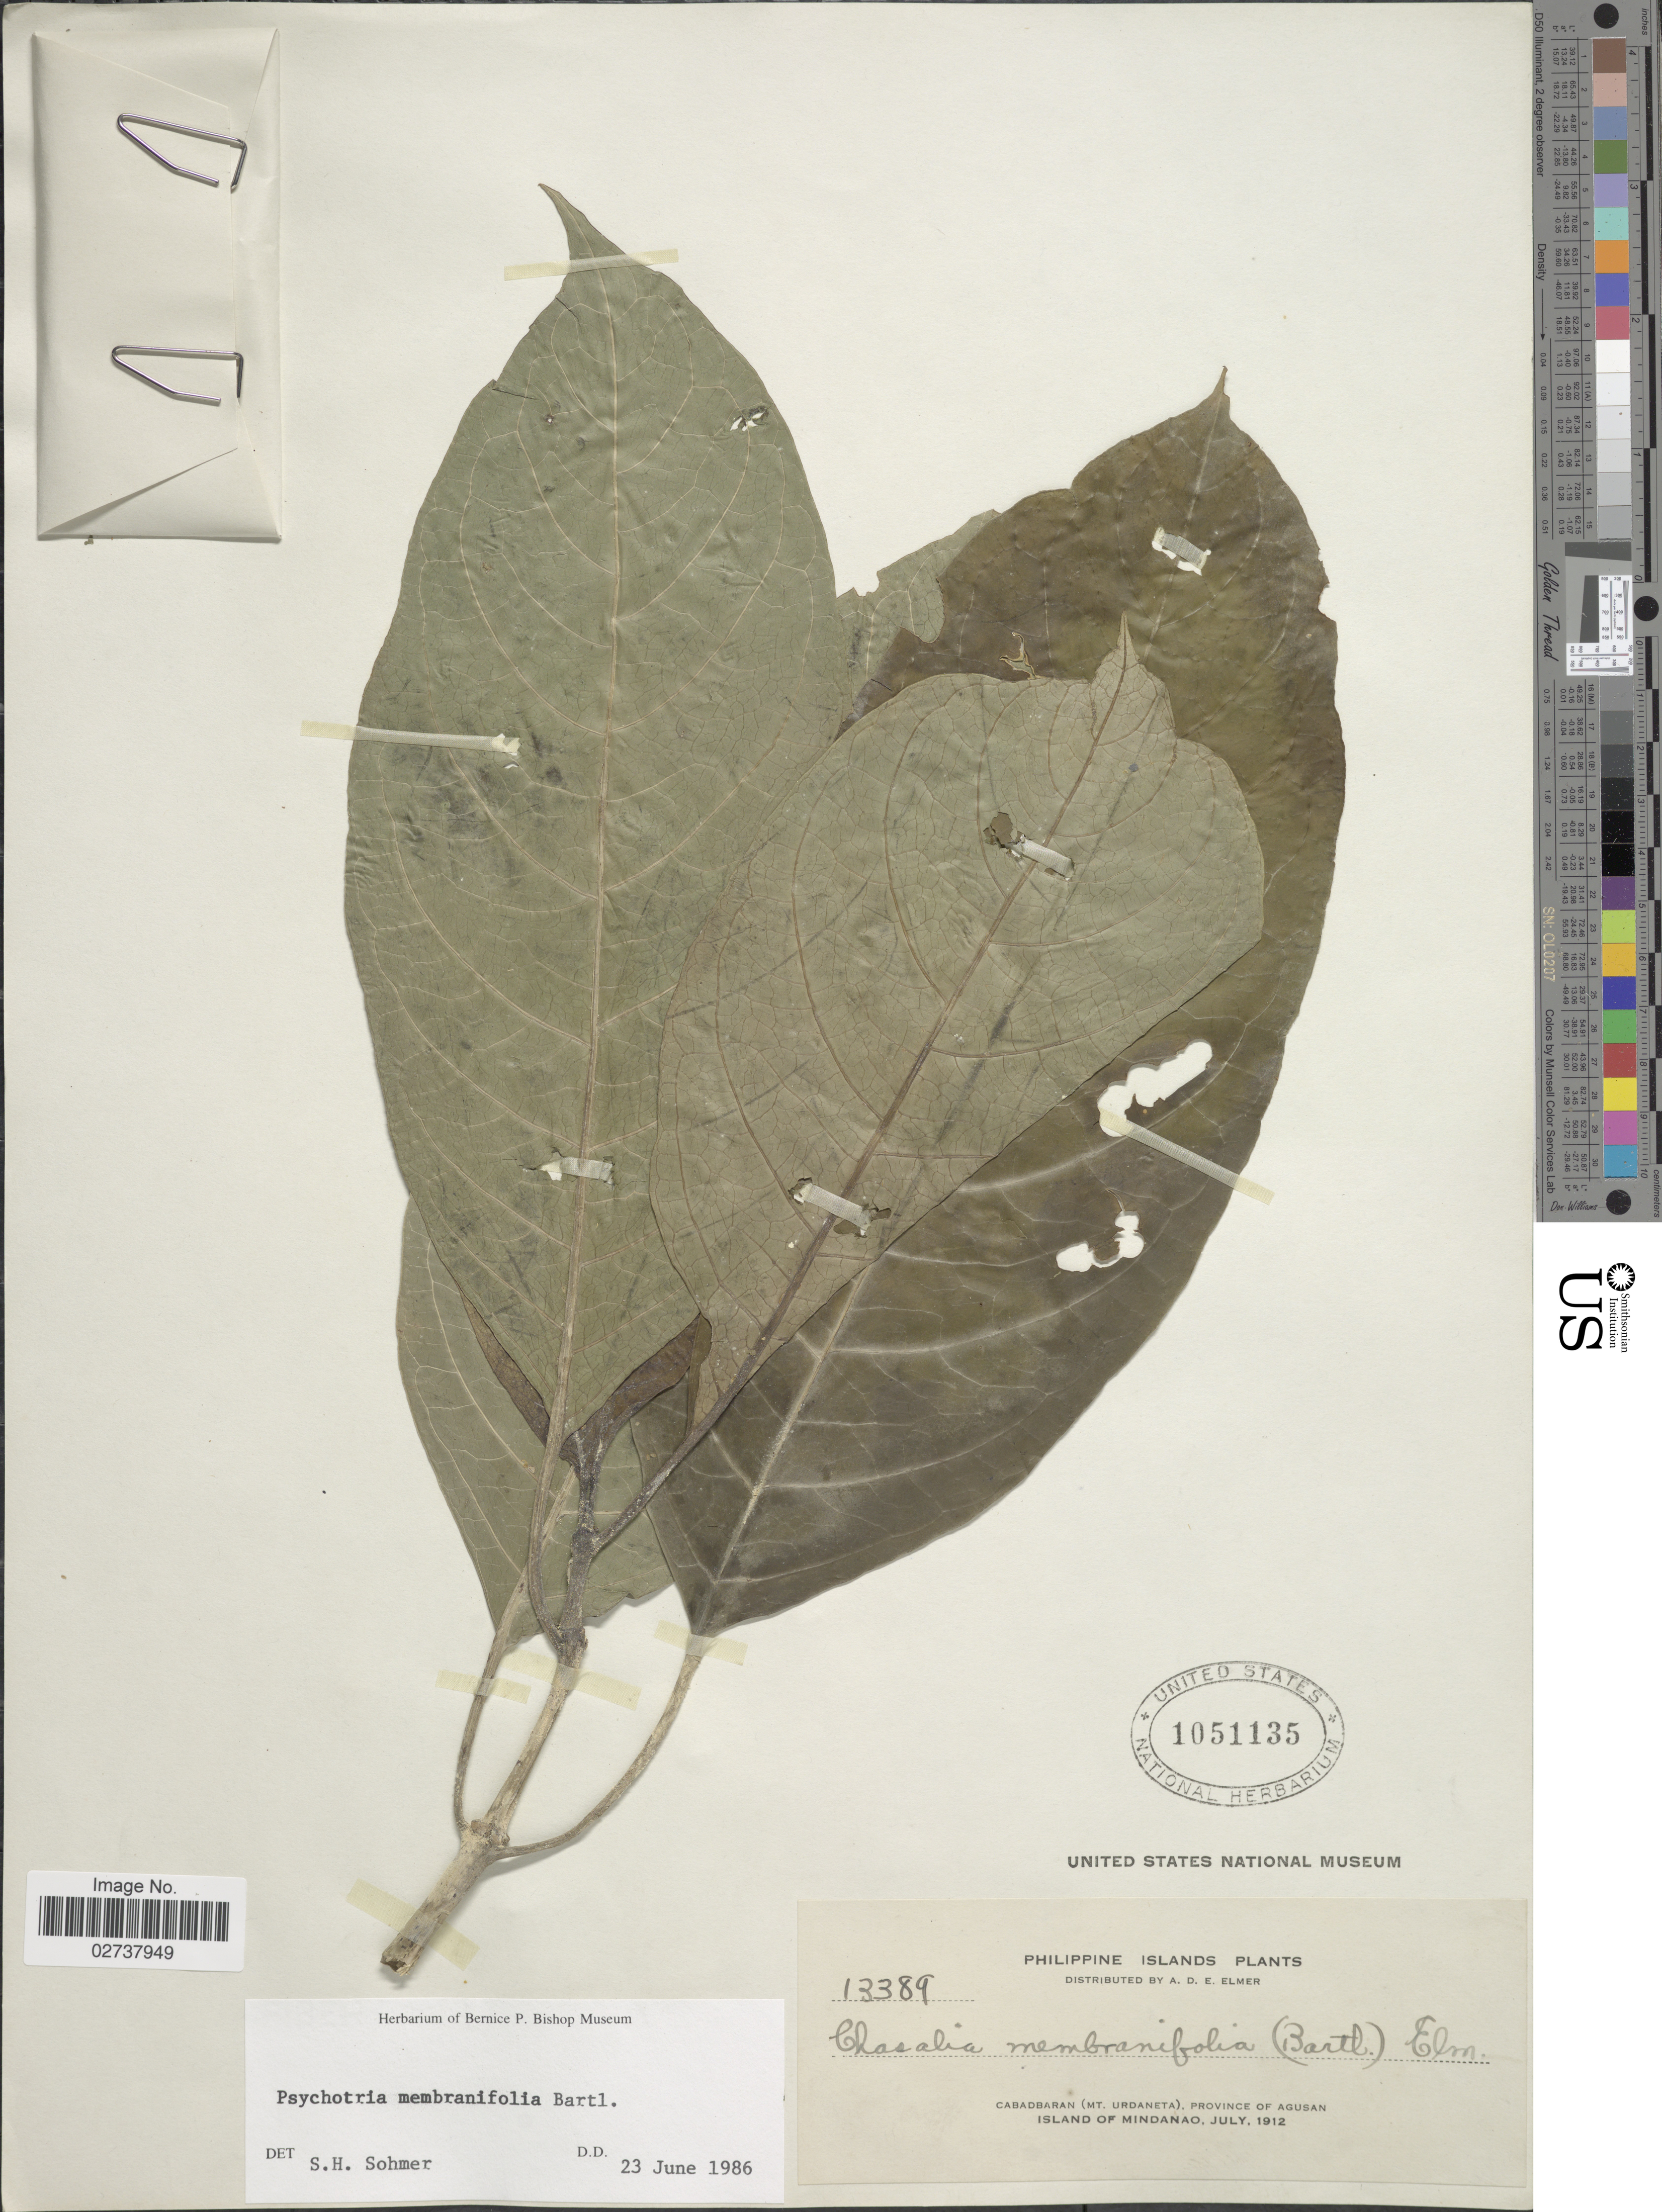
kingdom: Plantae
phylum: Tracheophyta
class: Magnoliopsida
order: Gentianales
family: Rubiaceae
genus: Psychotria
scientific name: Psychotria membranifolia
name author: Bartl. ex A. DC.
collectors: A. D. E. Elmer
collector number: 13389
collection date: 1912-07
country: Philippines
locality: Cabadbaran (Mt. Urdaneta), Province of Agusan. Island of Mindanao.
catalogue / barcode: US 1051135